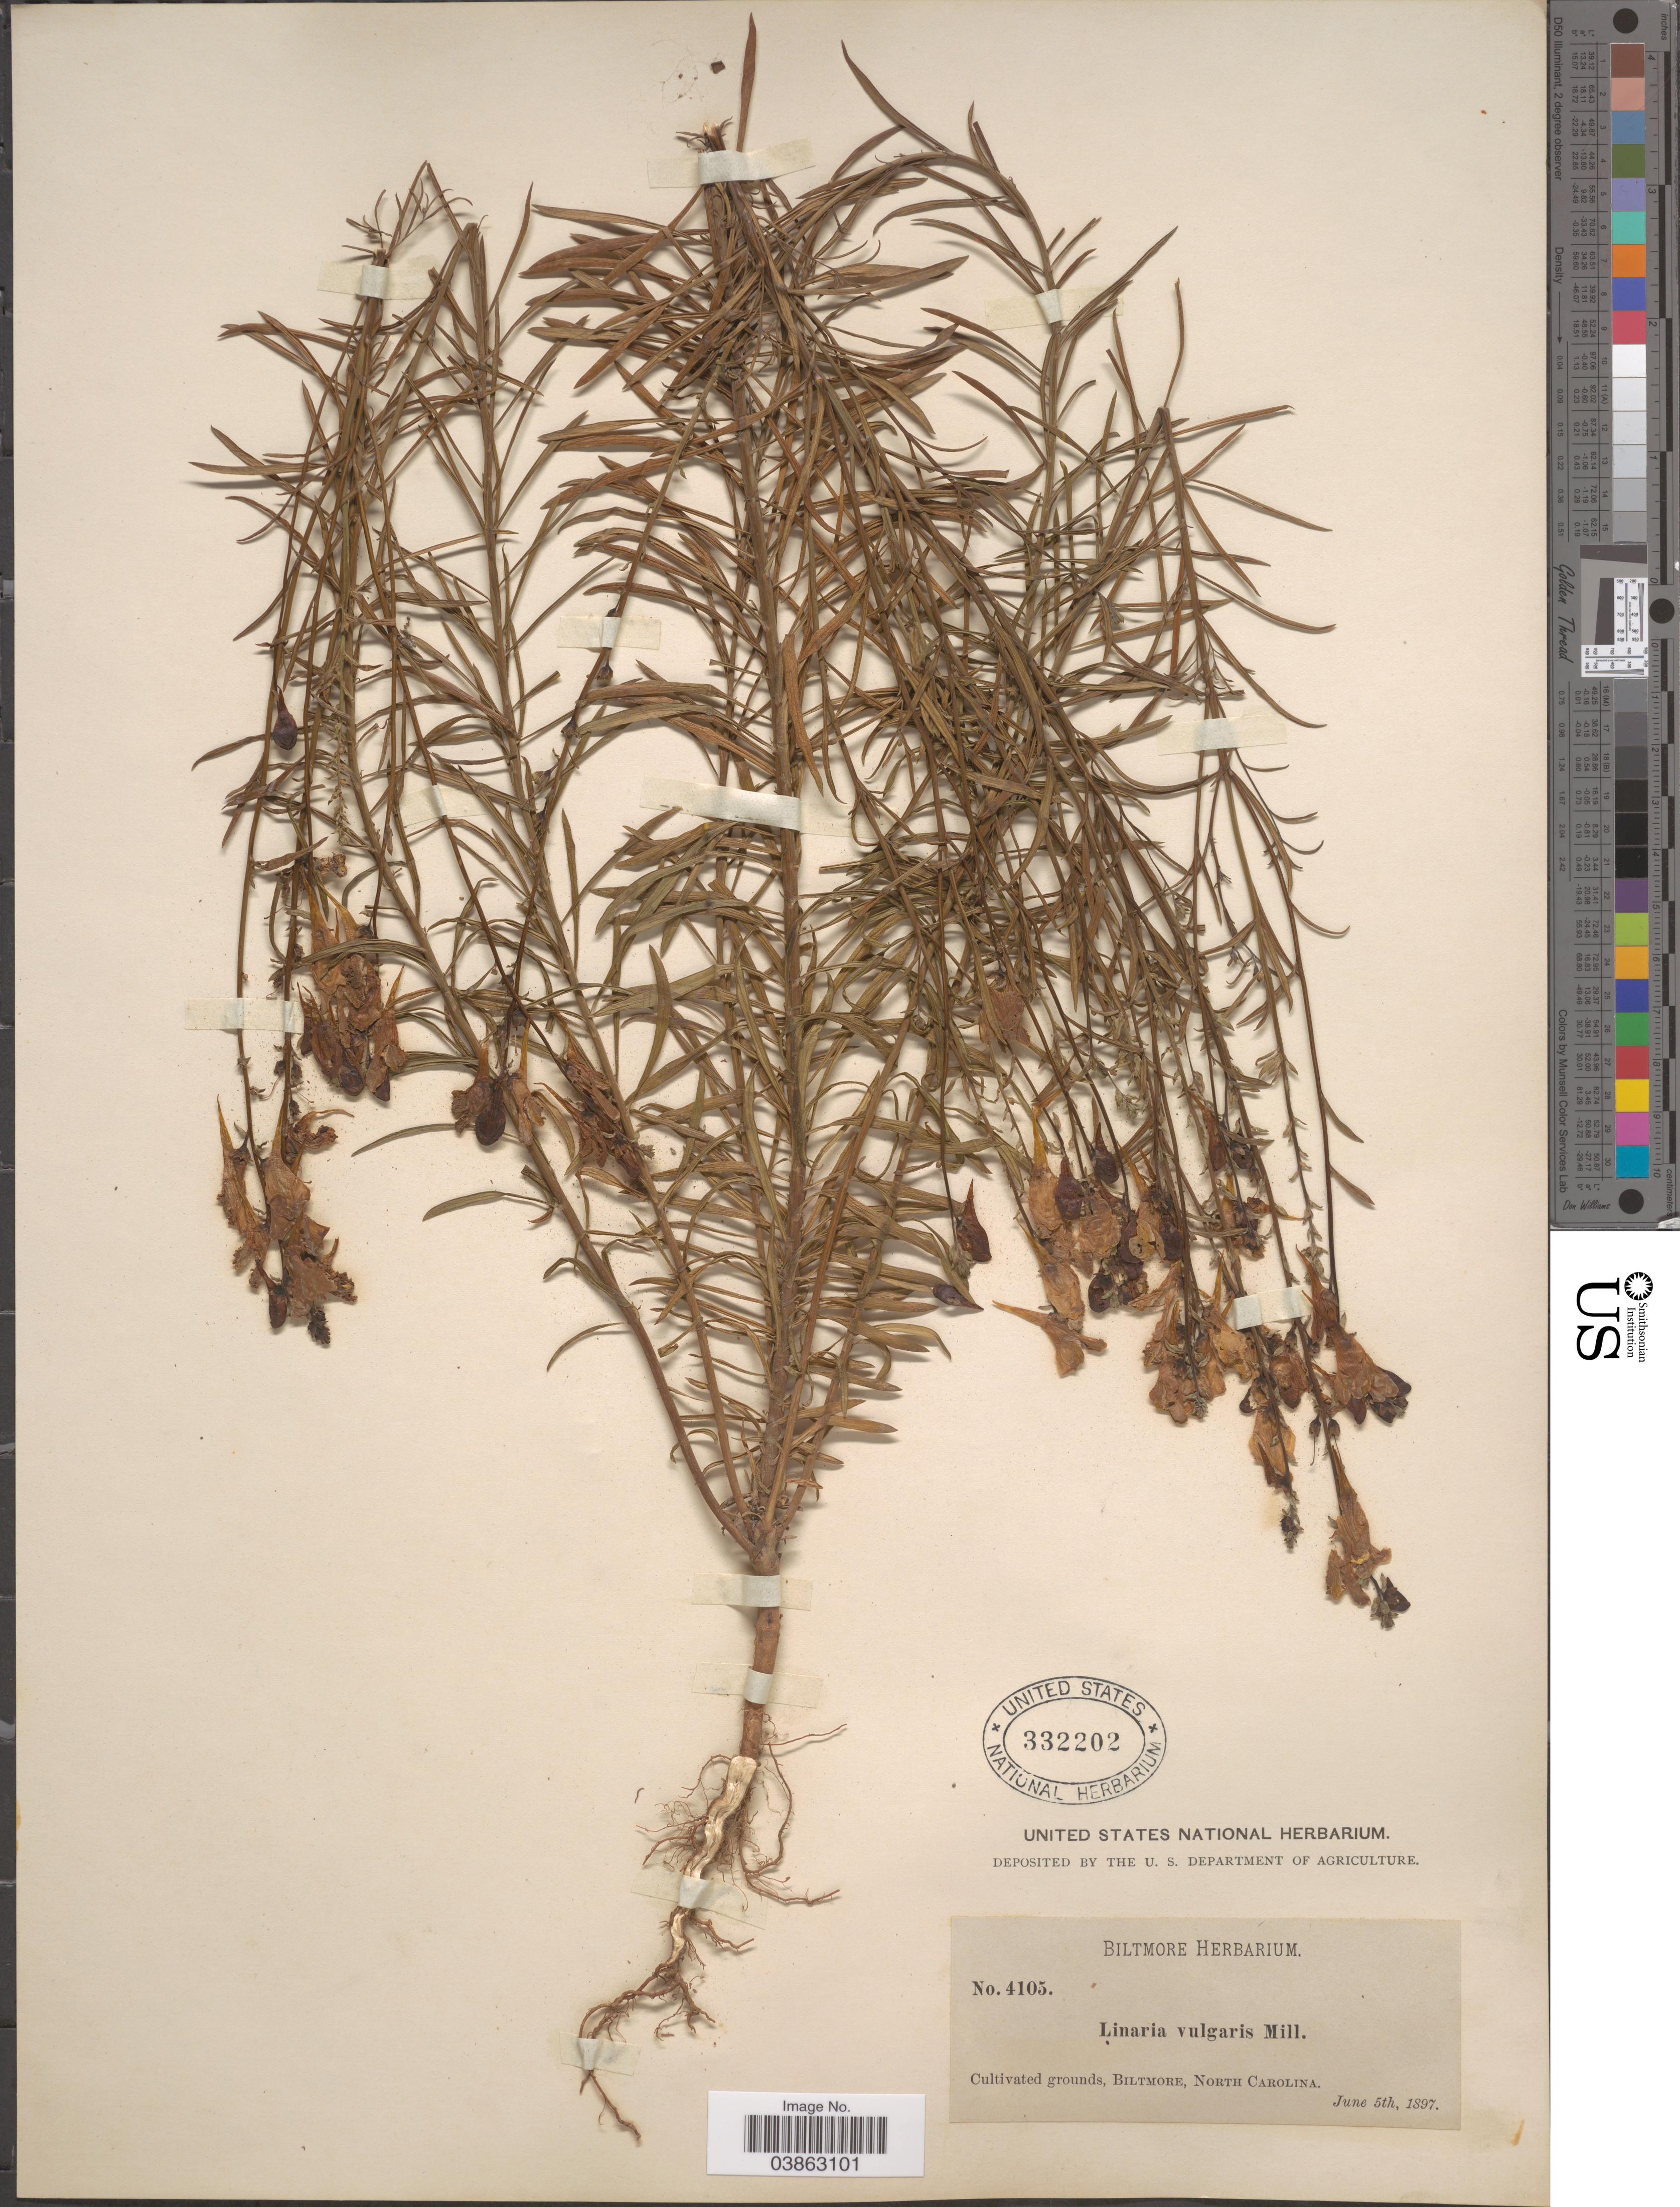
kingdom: Plantae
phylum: Tracheophyta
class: Magnoliopsida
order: Lamiales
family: Plantaginaceae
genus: Linaria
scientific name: Linaria vulgaris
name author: Mill.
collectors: ex herb. Biltmore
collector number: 4105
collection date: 1897-06-05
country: United States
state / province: North Carolina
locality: Biltmore.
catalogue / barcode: US 332202